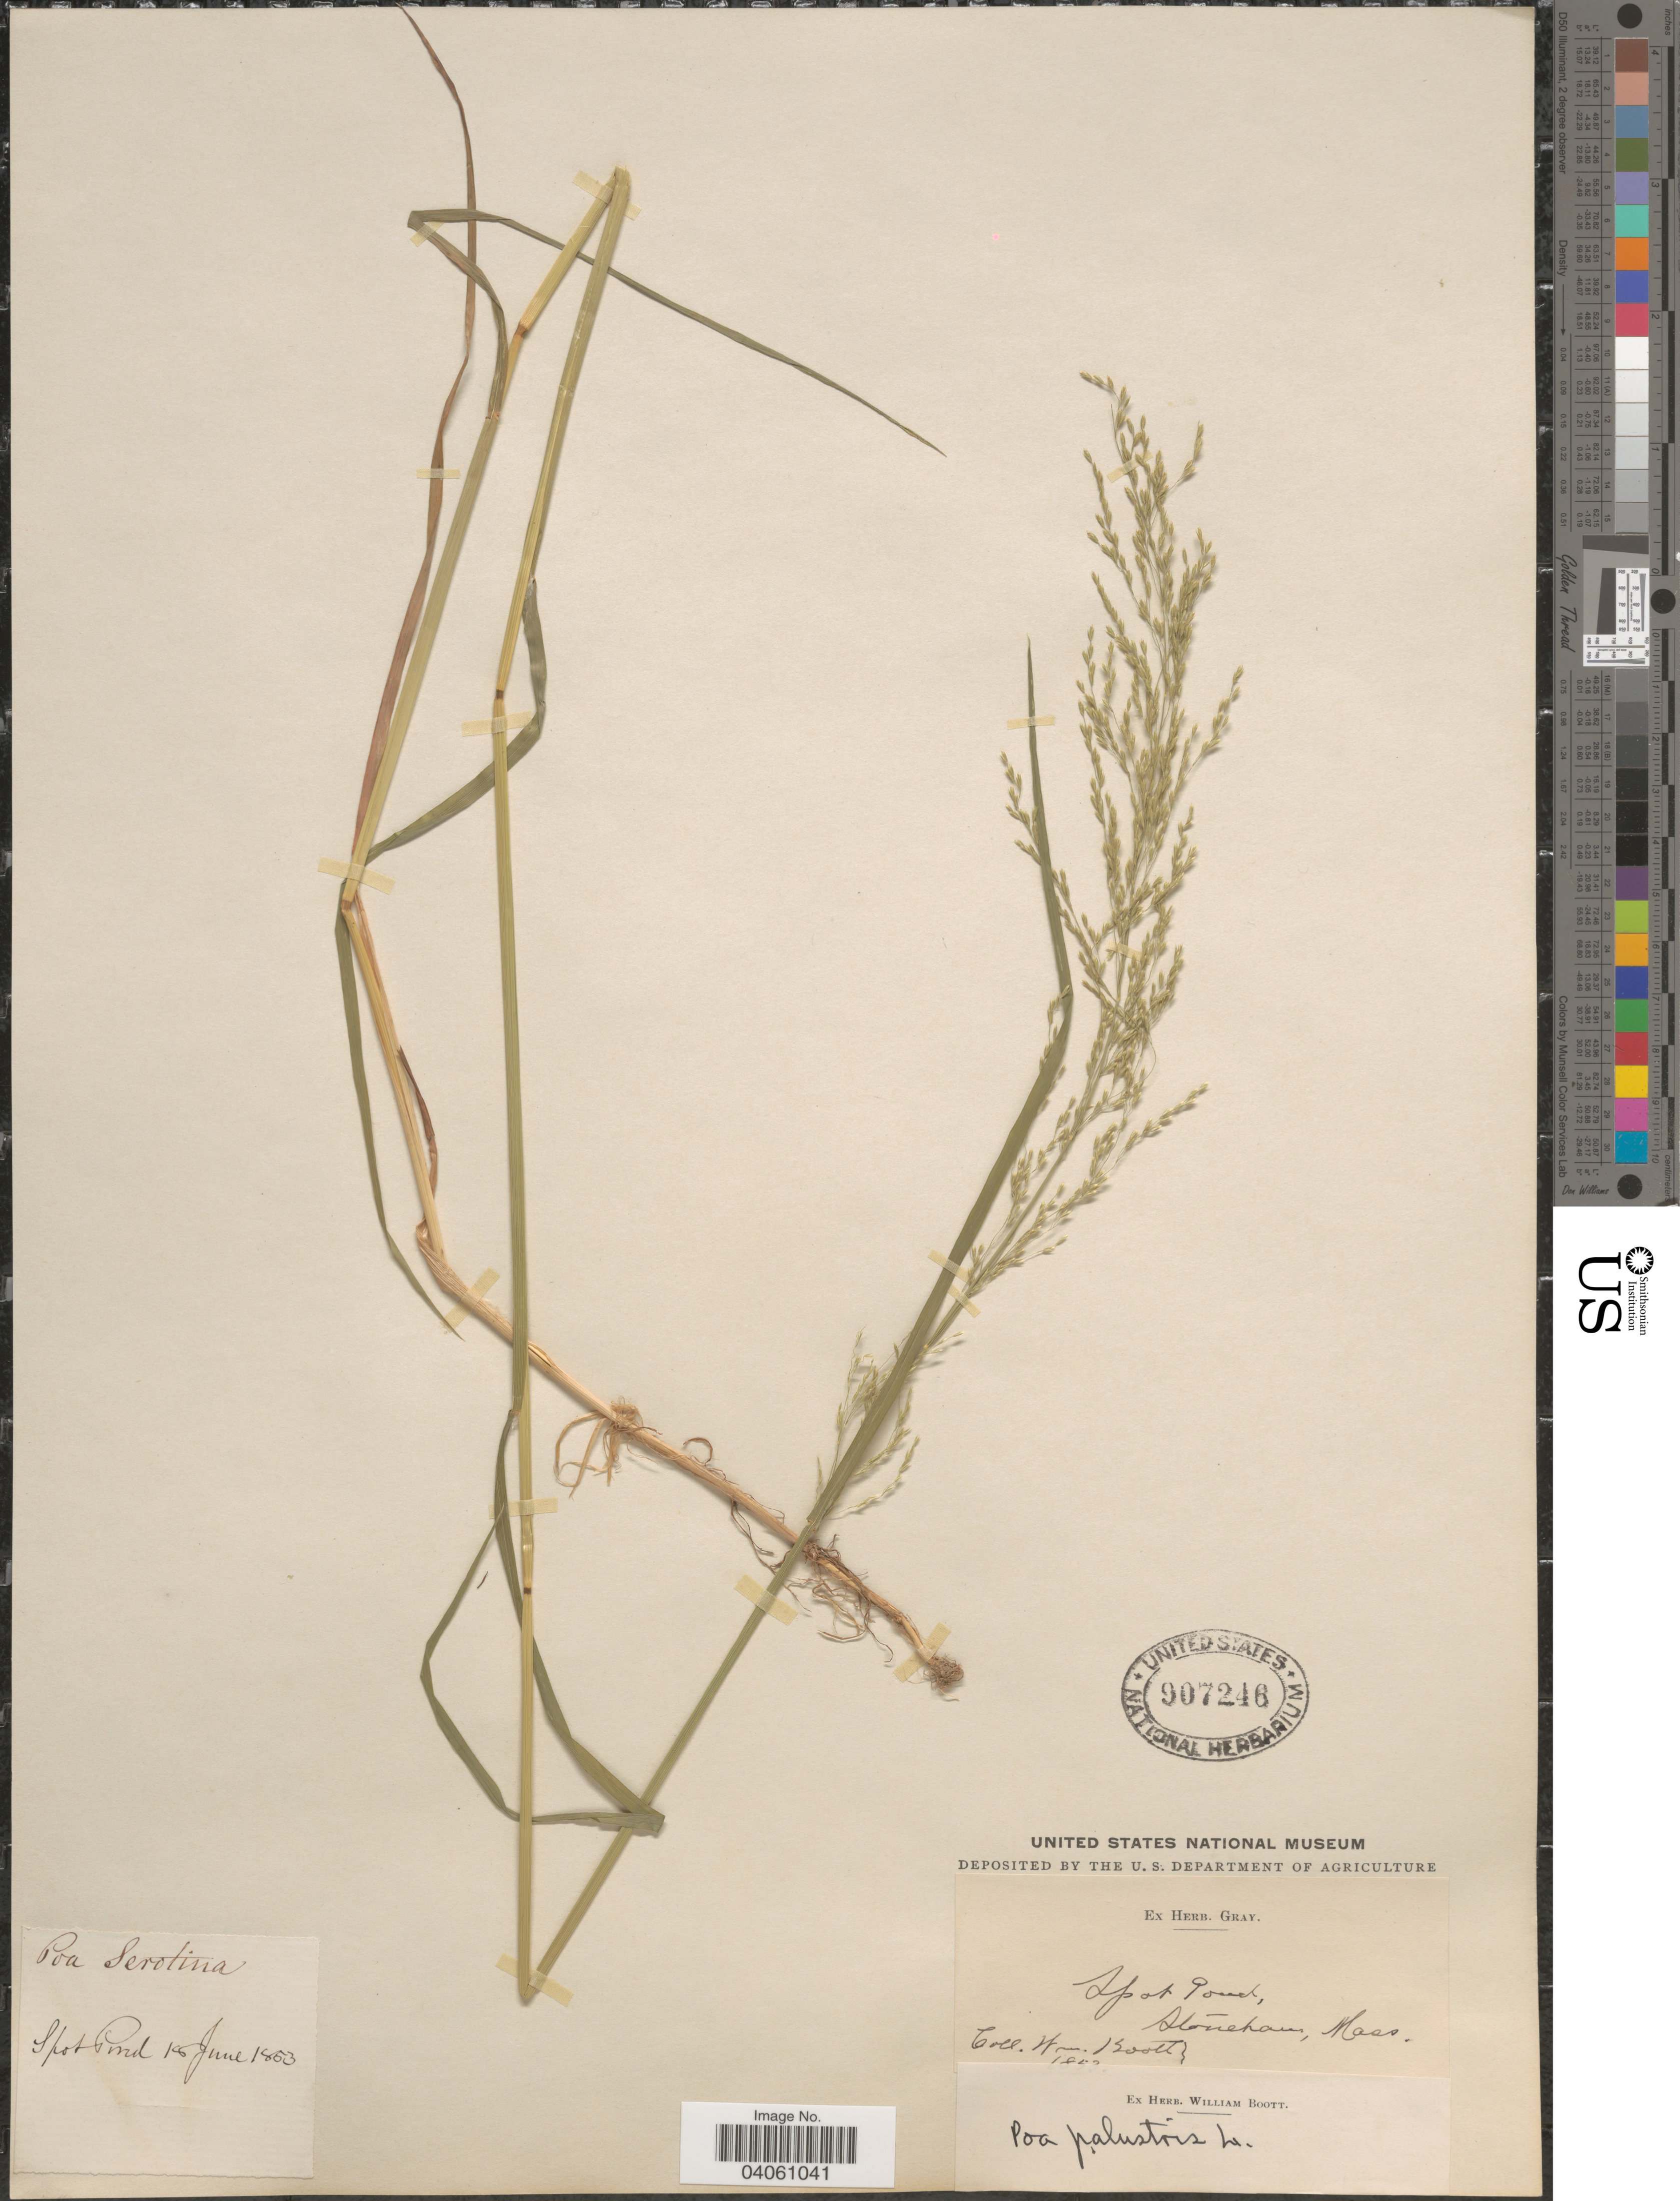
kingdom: Plantae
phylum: Tracheophyta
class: Liliopsida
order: Poales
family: Poaceae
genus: Poa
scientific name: Poa palustris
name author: L.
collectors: W. Boott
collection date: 1853-06-18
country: United States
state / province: Massachusetts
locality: Spot Pond, Stoneham.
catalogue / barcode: US 907246